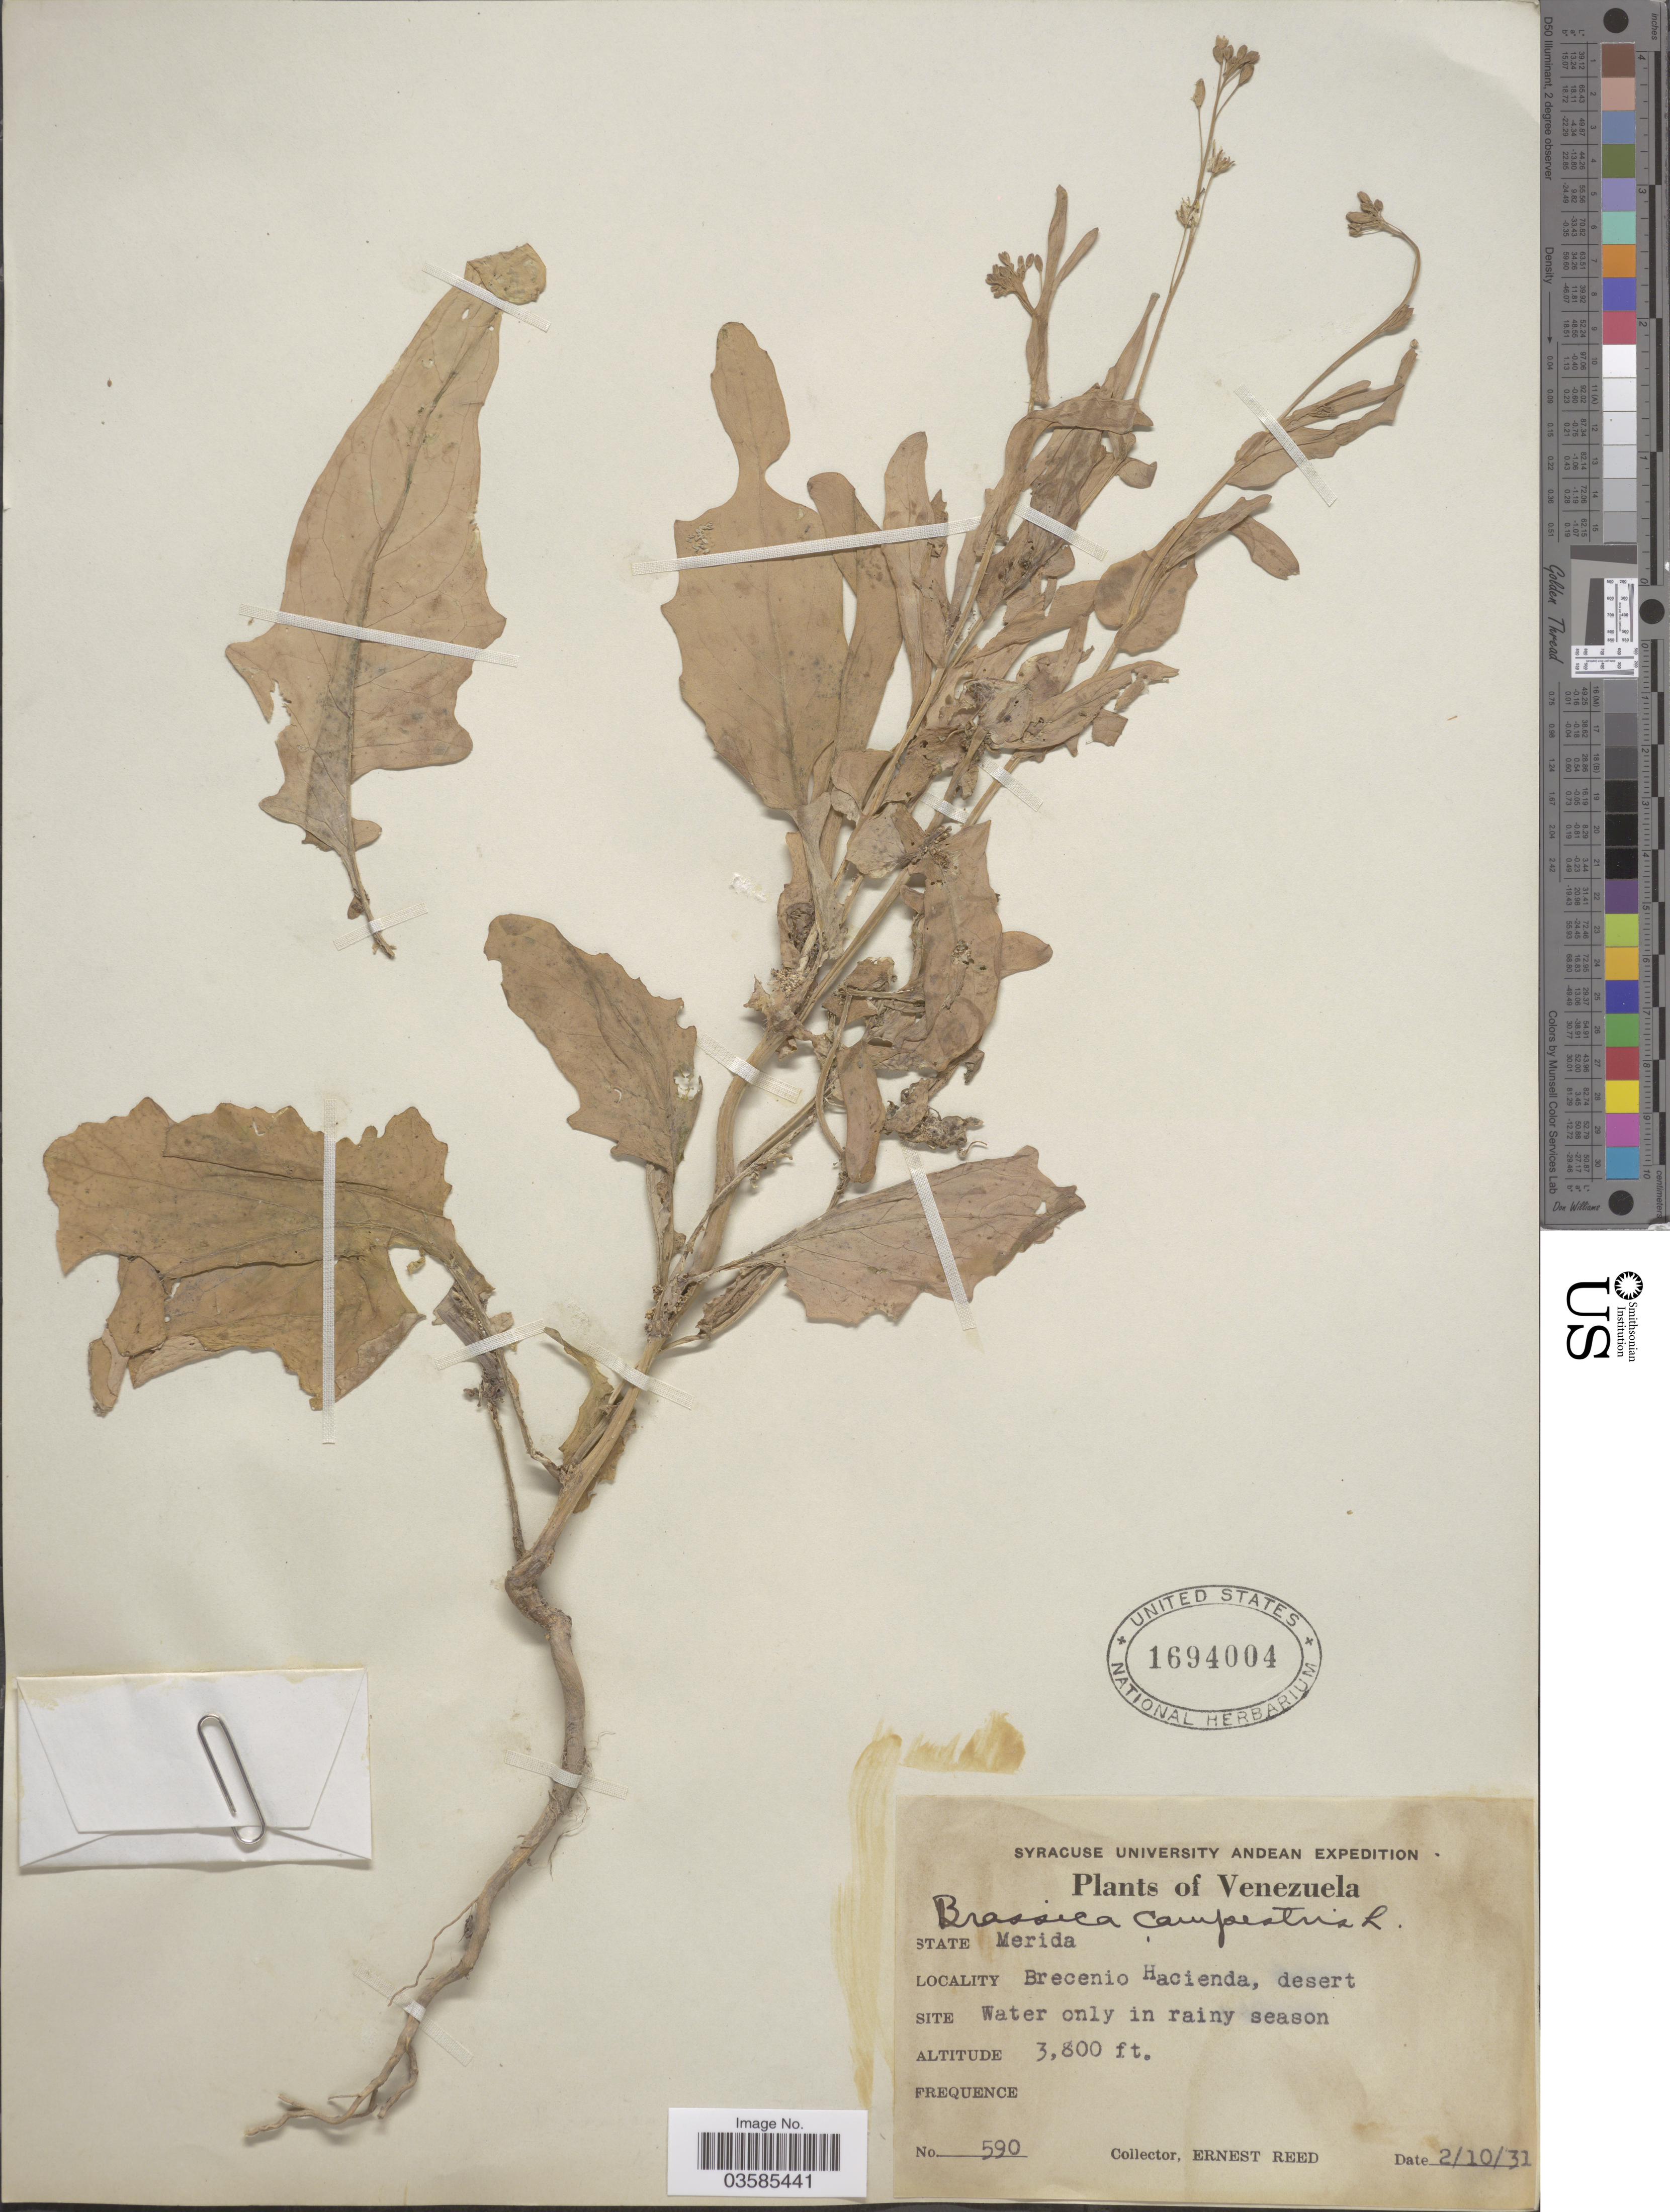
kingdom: Plantae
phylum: Tracheophyta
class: Magnoliopsida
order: Brassicales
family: Brassicaceae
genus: Brassica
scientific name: Brassica campestris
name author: L.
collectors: E. Reed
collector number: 590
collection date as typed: Transcribed d/m/y: 2/10/31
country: Venezuela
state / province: Mérida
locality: Brecenio Hacienda, desert.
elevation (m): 1158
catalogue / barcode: US 1694004